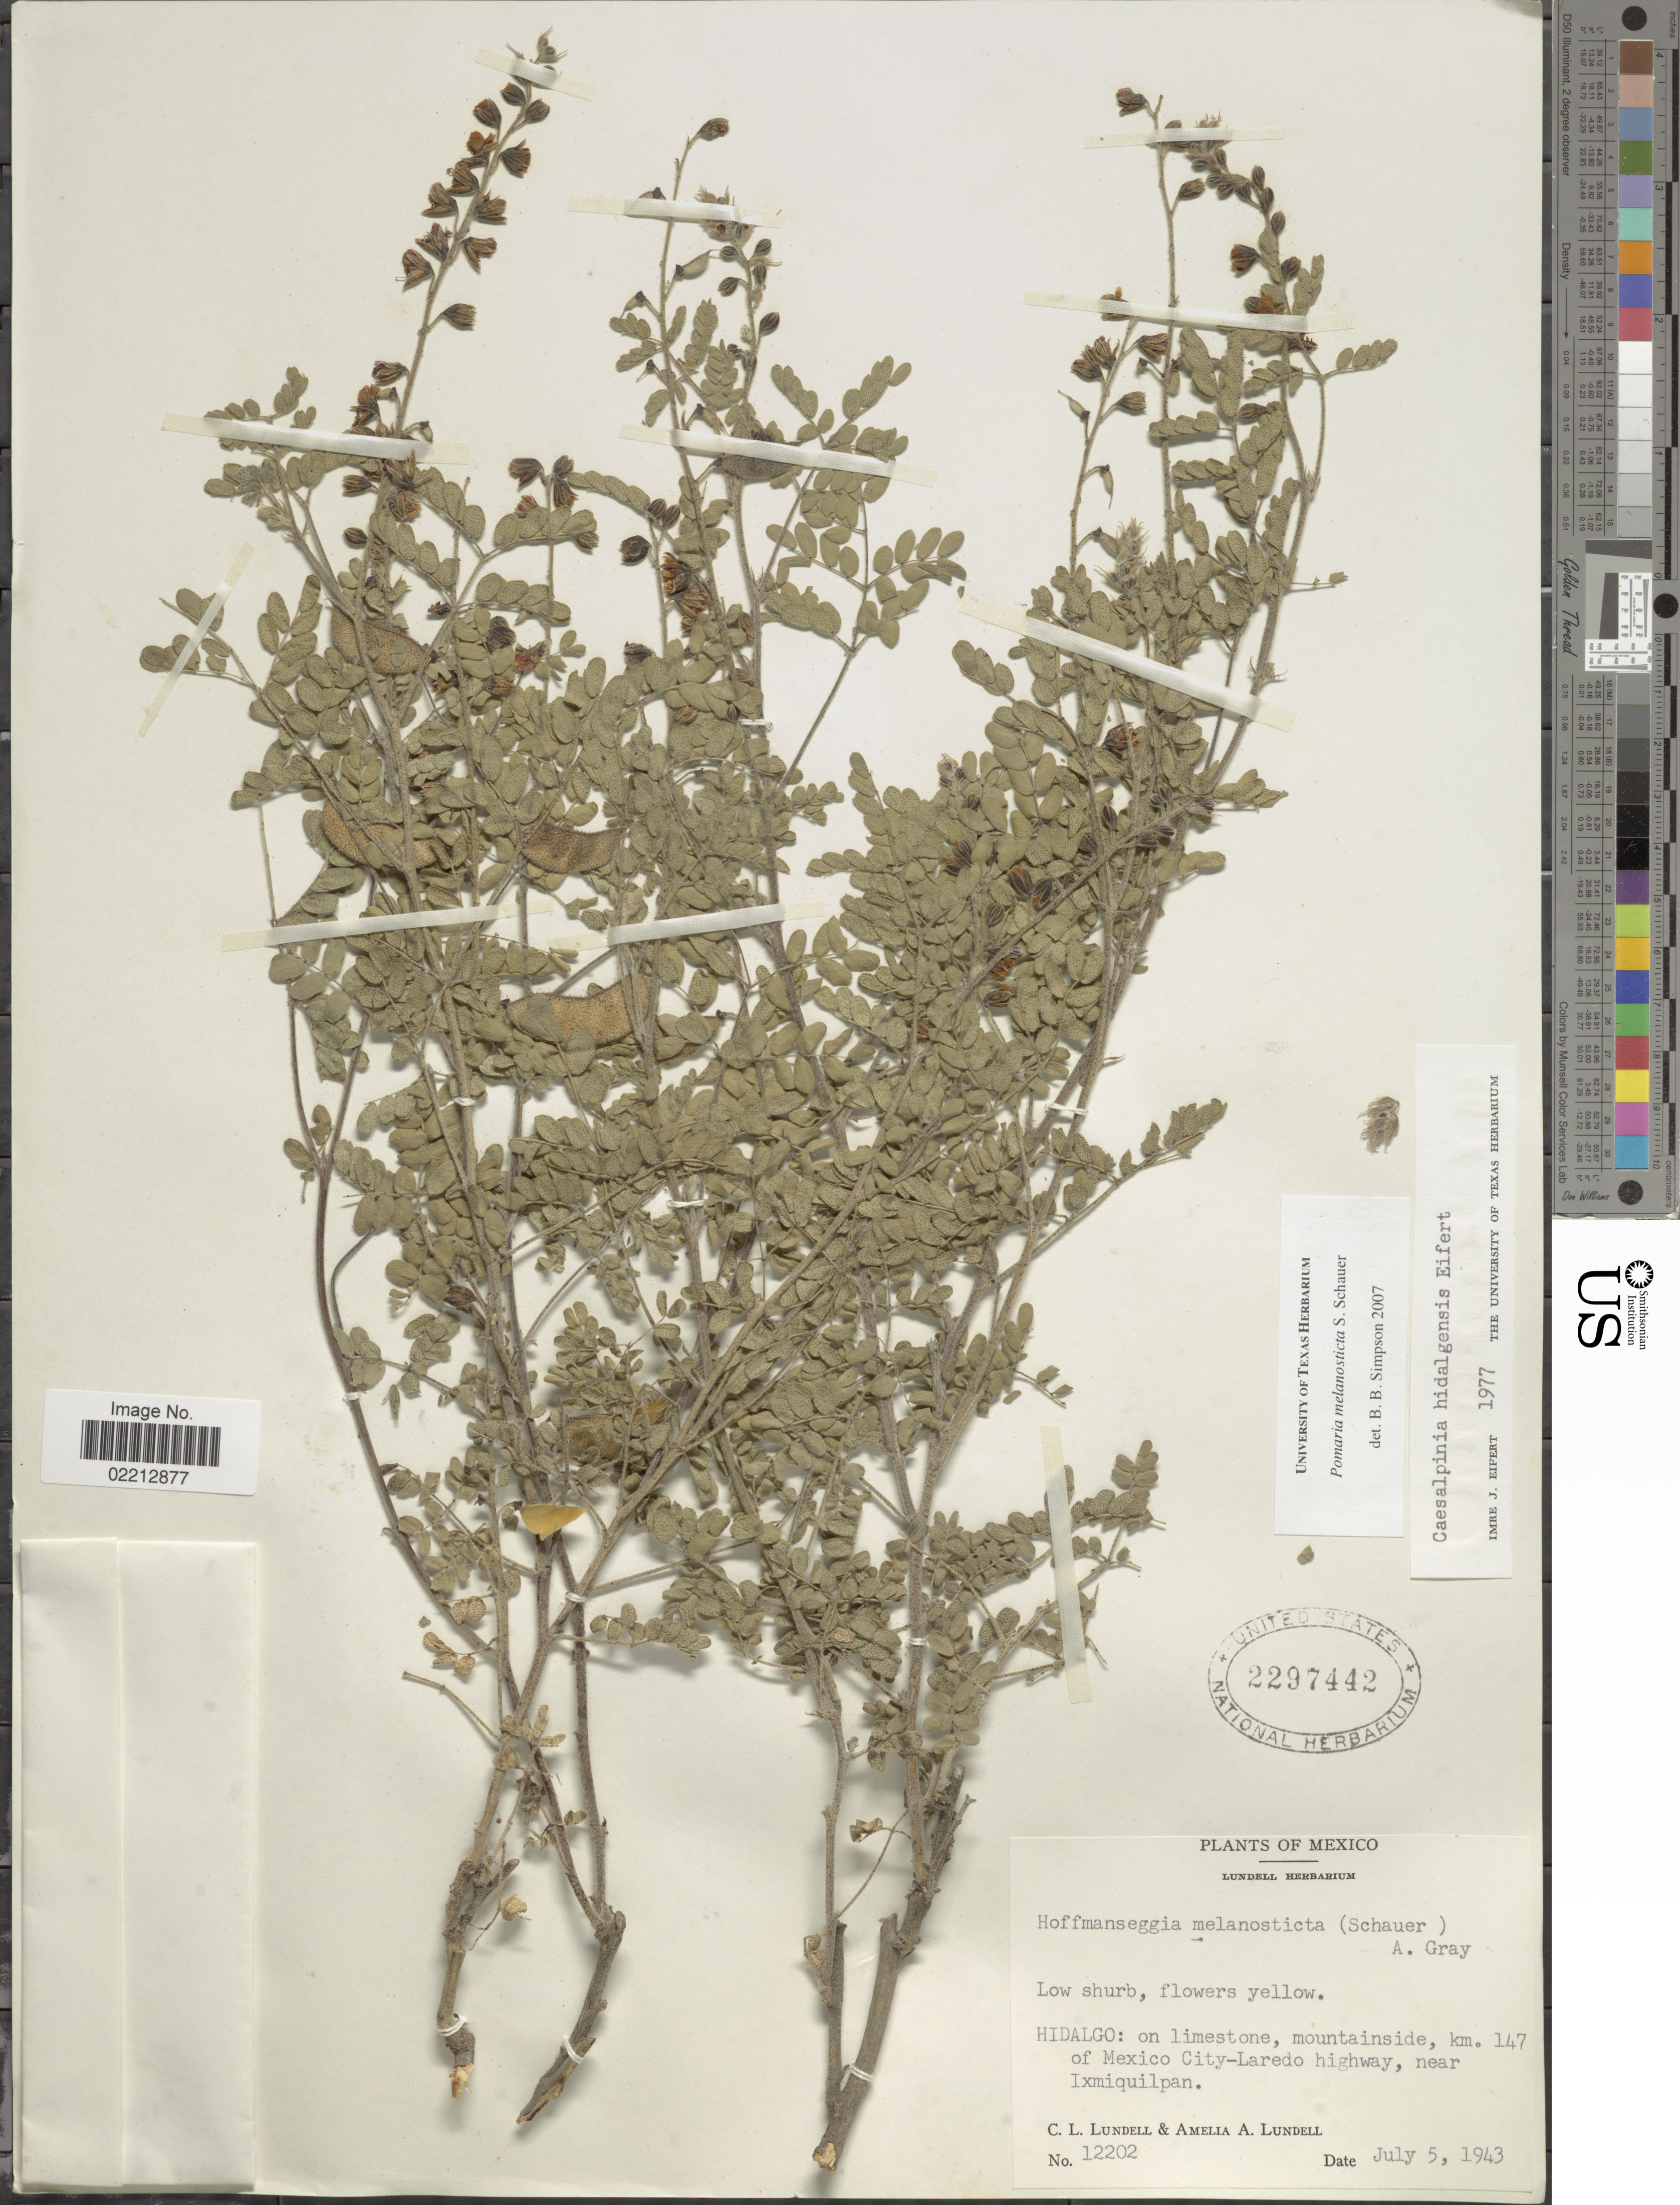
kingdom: Plantae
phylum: Tracheophyta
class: Magnoliopsida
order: Fabales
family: Fabaceae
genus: Pomaria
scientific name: Pomaria melanosticta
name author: S. Schauer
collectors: C. L. Lundell & A. A. Lundell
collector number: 12202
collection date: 1943-07-05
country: Mexico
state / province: Hidalgo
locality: On limestone, mountainside, km. 147 of Mexico City-Laredo highway, near Ixmiquilpan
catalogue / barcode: US 2297442